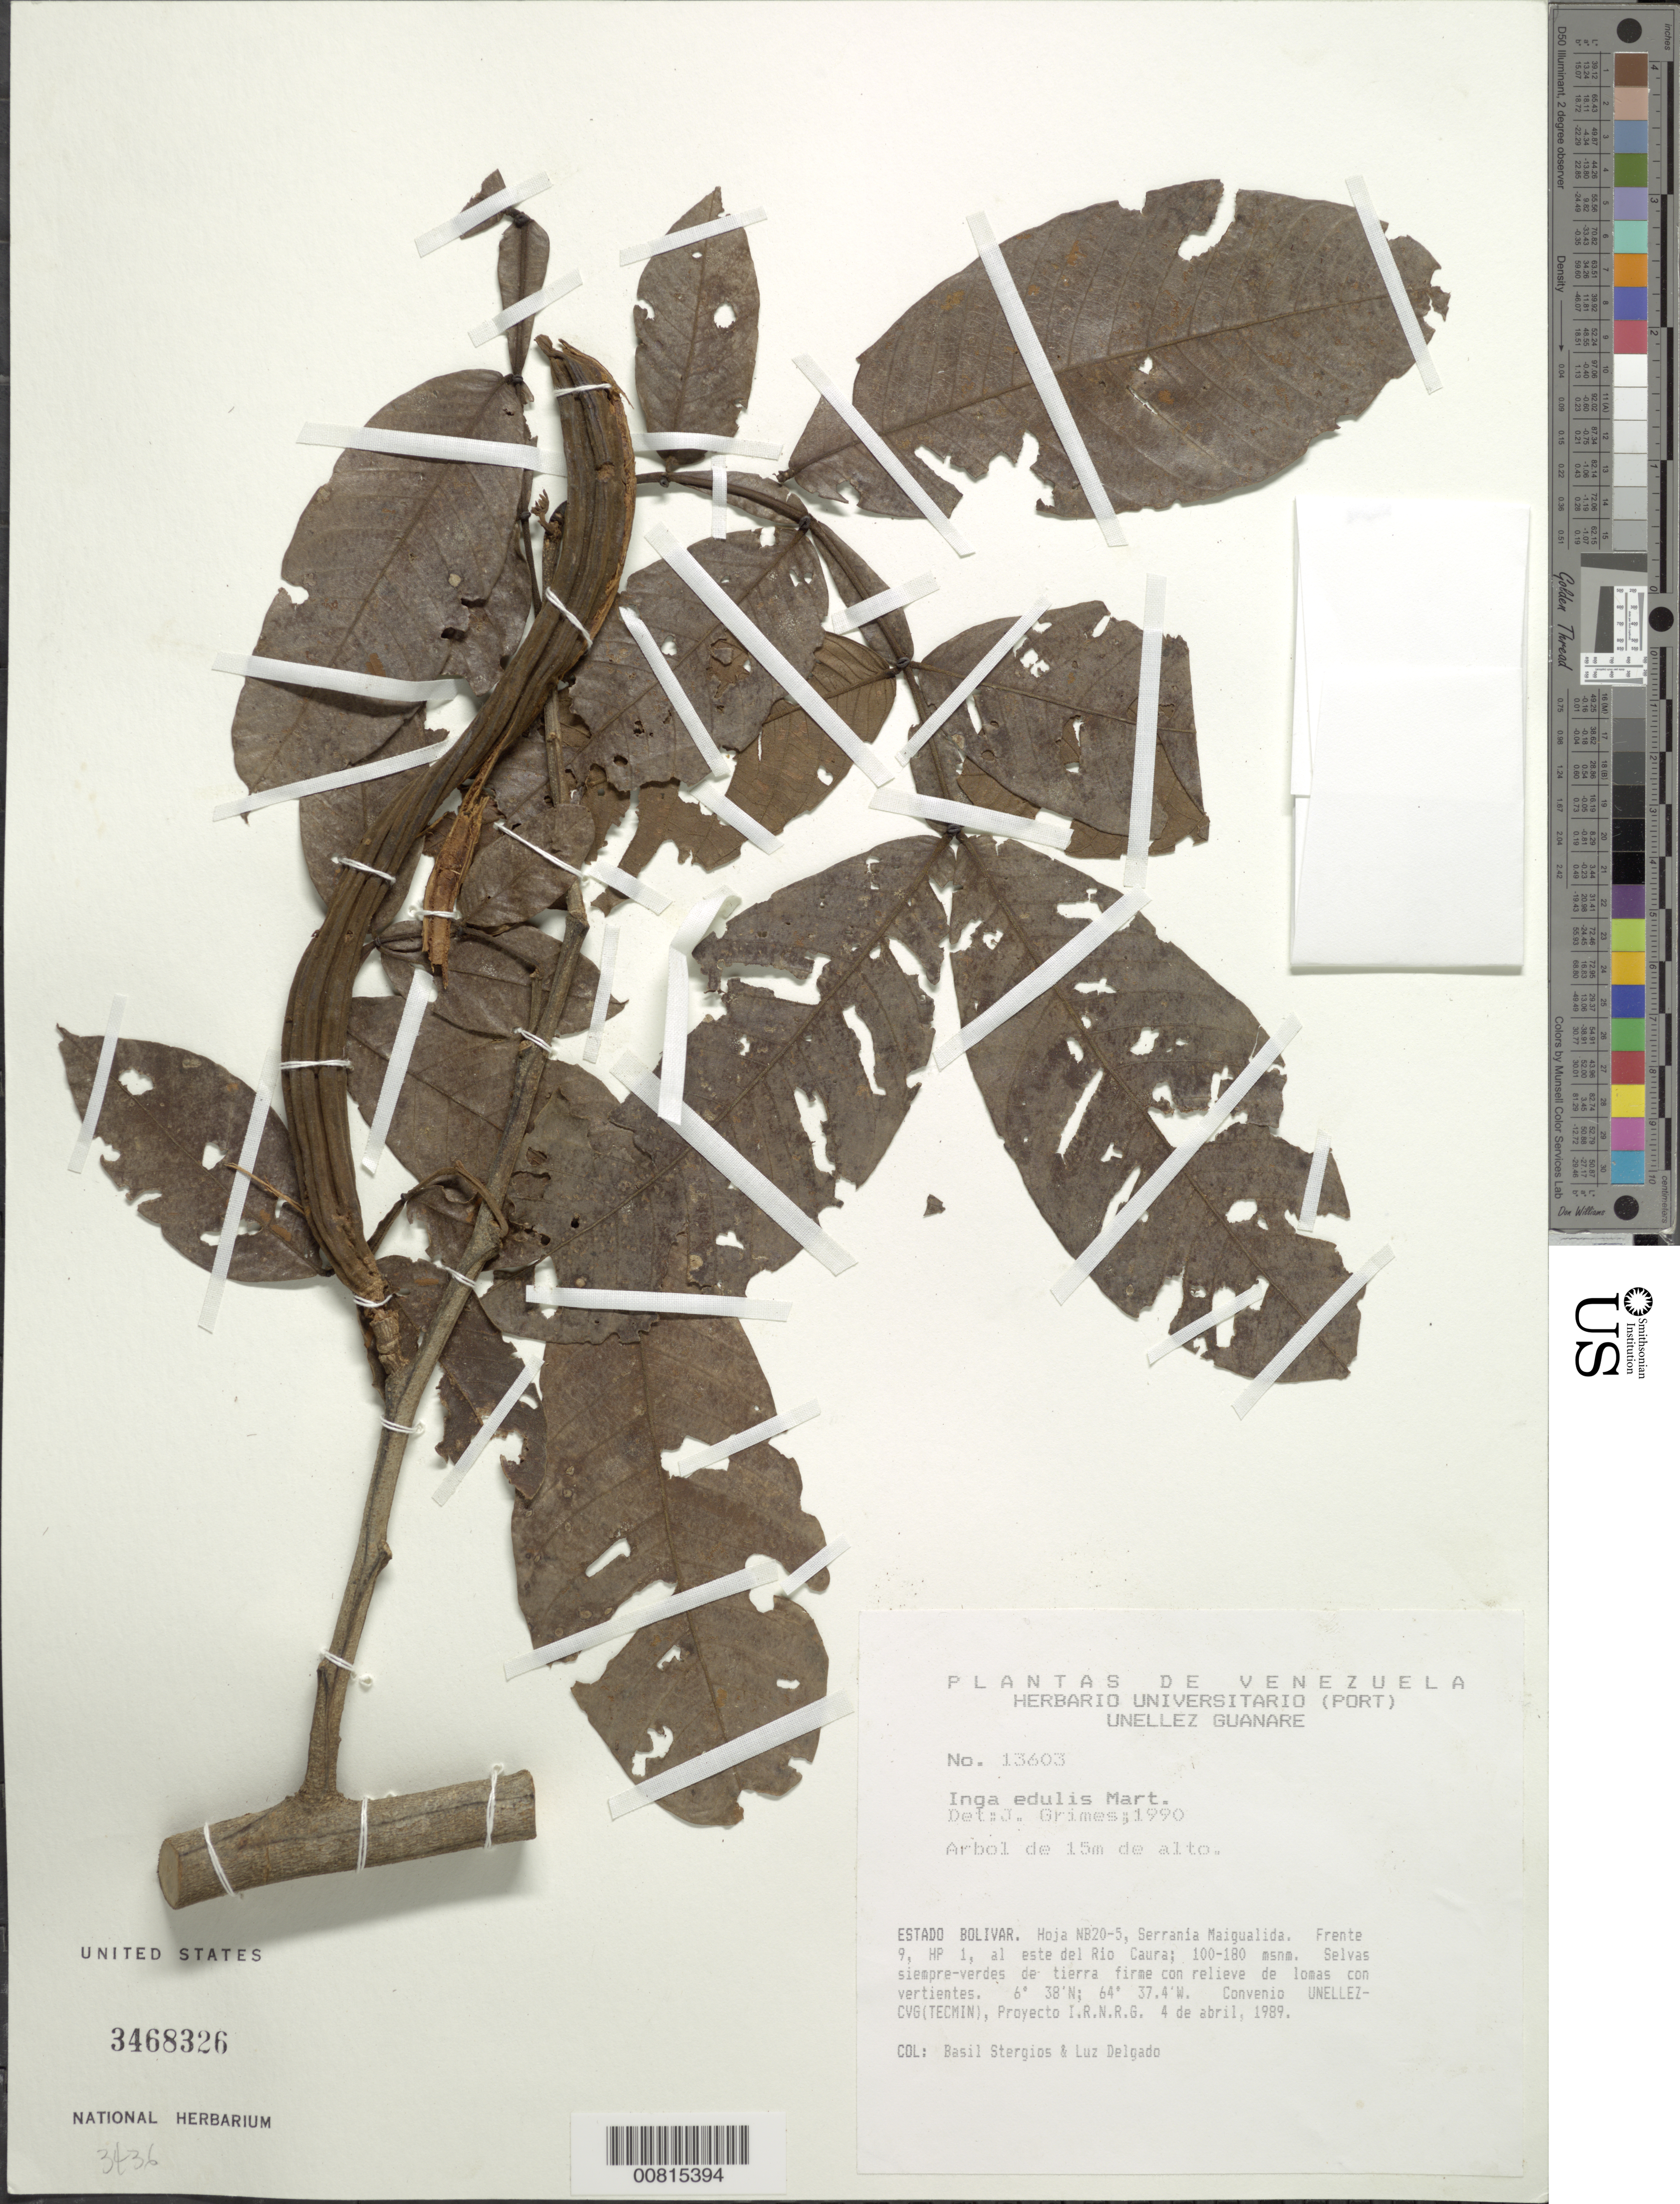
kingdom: Plantae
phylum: Tracheophyta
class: Magnoliopsida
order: Fabales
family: Fabaceae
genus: Inga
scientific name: Inga edulis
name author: Mart.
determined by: Grimes, J.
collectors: B. G. Stergios & L. Delgado V.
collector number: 13603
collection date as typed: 4-Apr-89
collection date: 1989-04-04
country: Venezuela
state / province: Bolívar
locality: Serrania Maigualida, E del río Caura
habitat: Selvas siempre verdes de tierra firme con relieve de lomas con vertientes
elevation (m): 100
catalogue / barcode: US 3468326